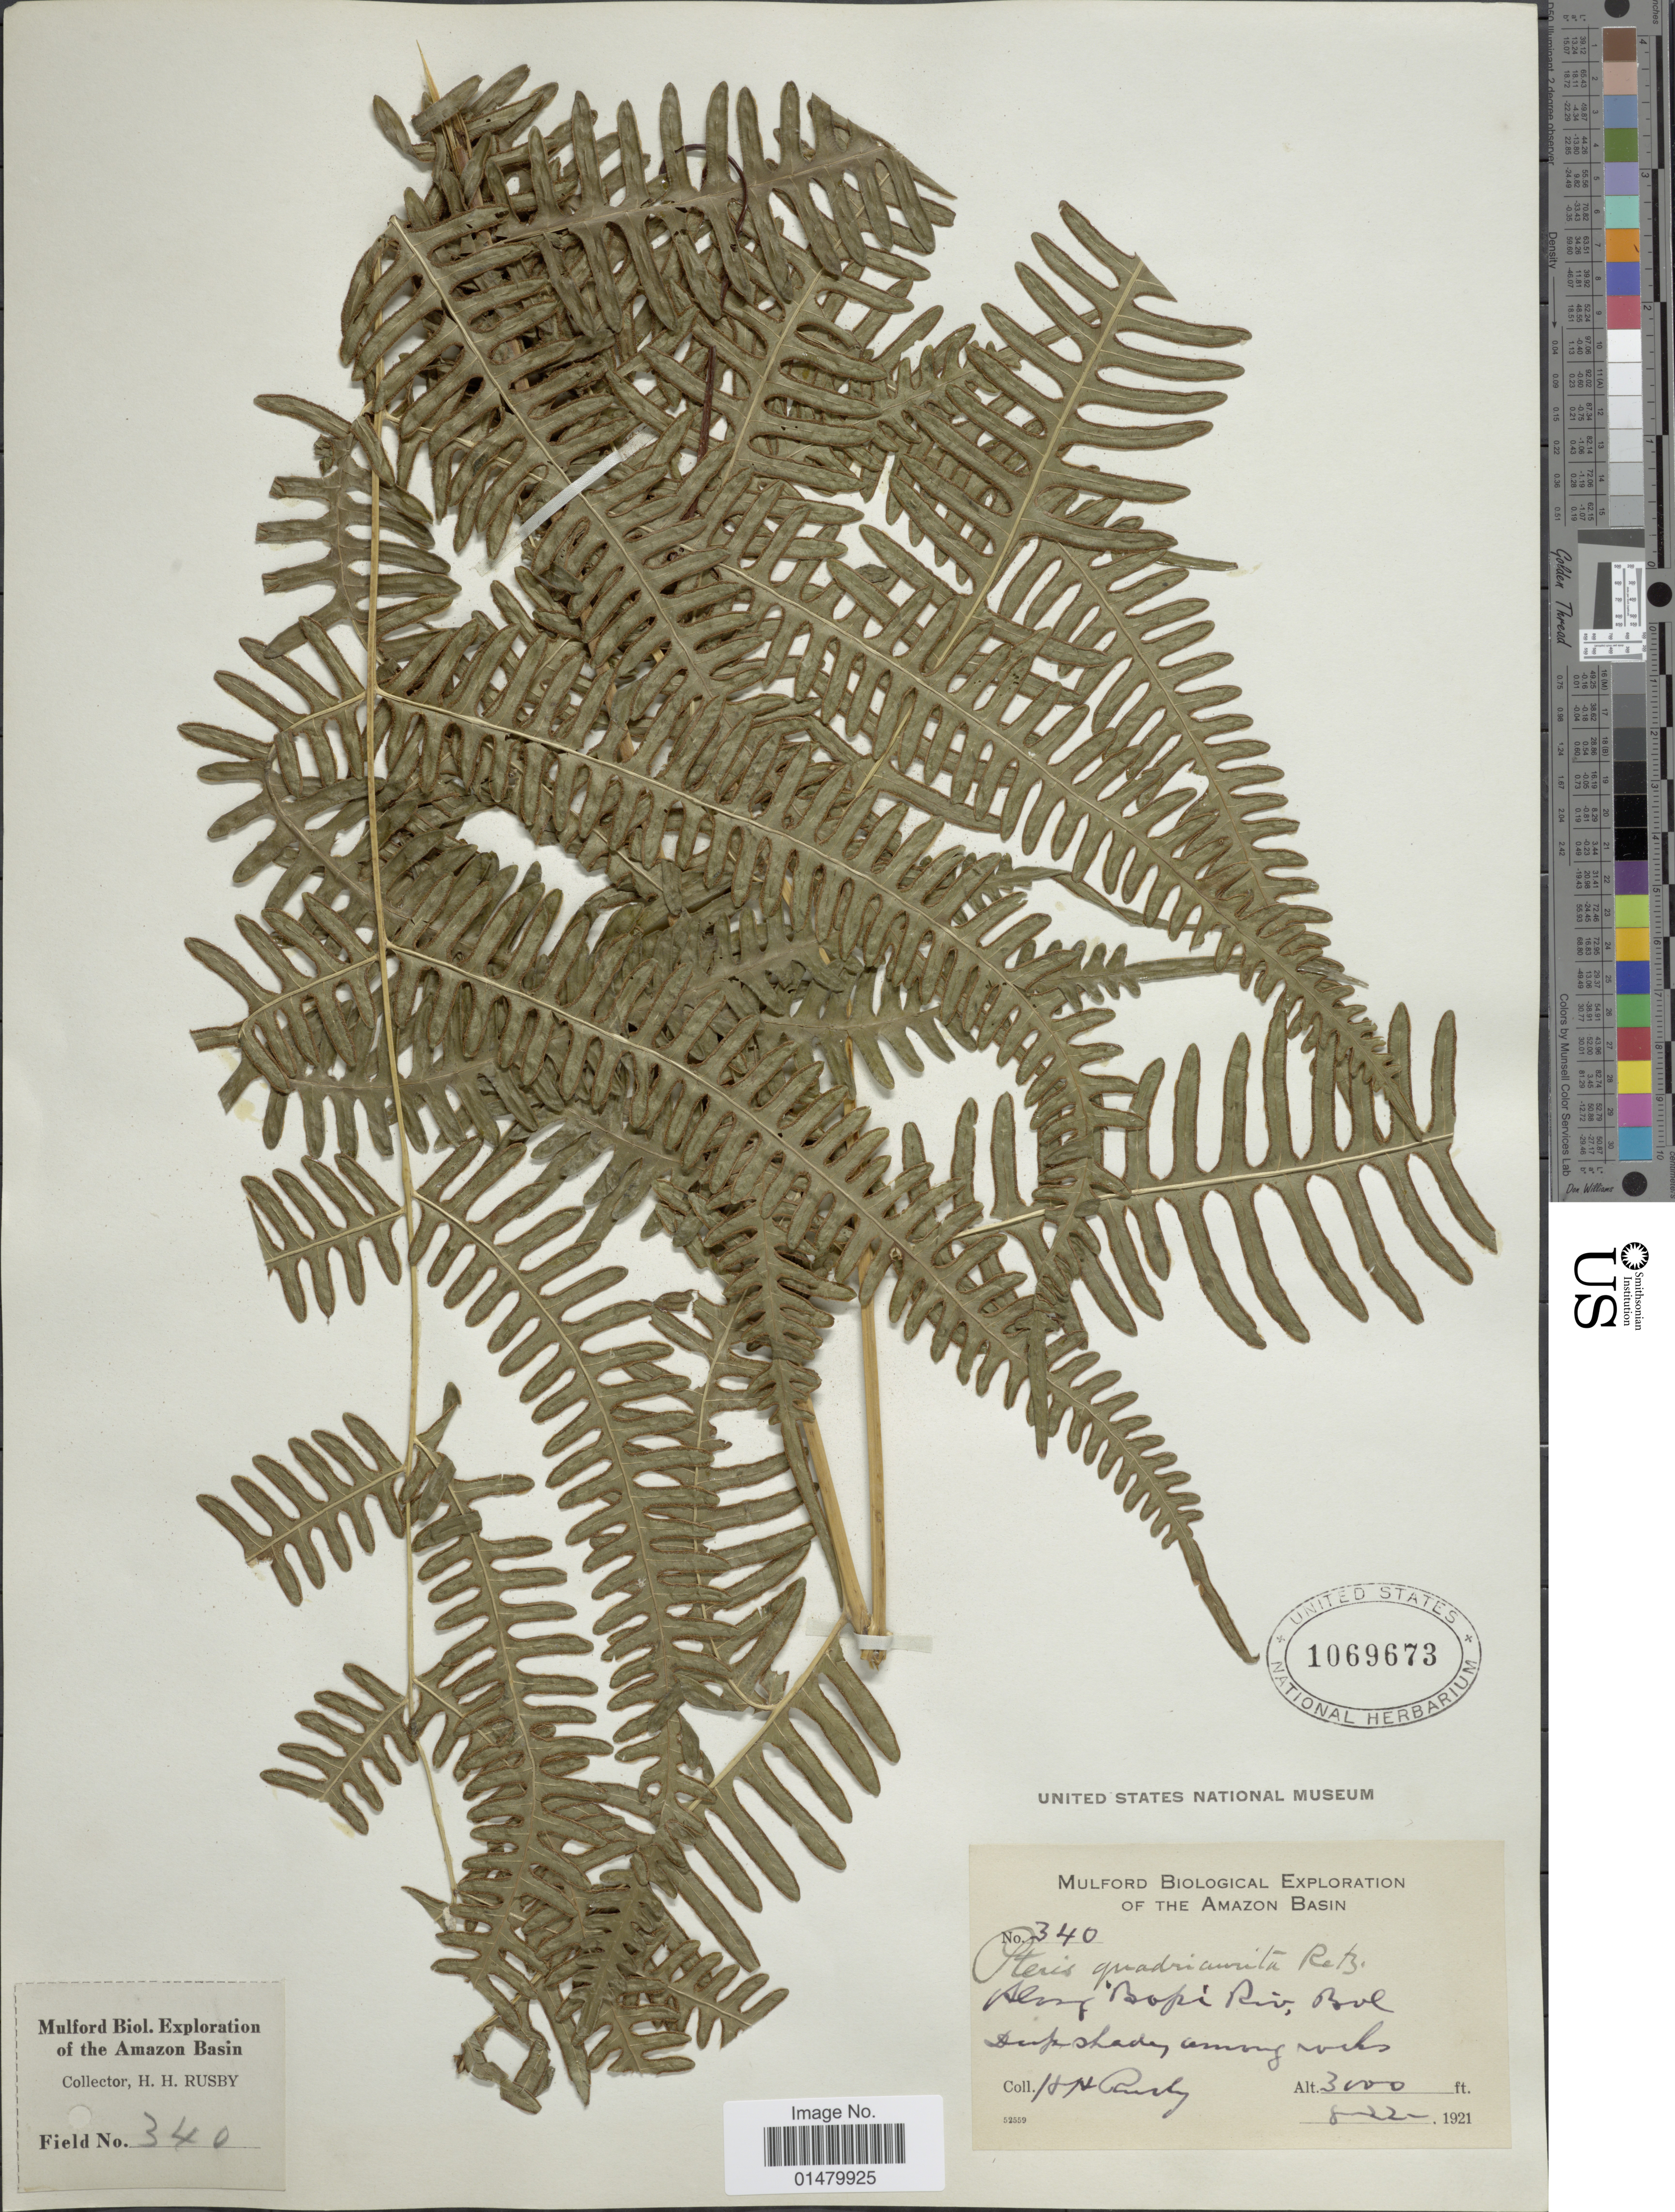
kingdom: Plantae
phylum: Tracheophyta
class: Polypodiopsida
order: Polypodiales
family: Pteridaceae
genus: Pteris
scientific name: Pteris quadriaurita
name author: Retz.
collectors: H. H. Rusby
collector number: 340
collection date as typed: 8-22-1921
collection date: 1921-08-22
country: Bolivia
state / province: La Paz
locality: Bopi River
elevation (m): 914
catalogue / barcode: US 1069673